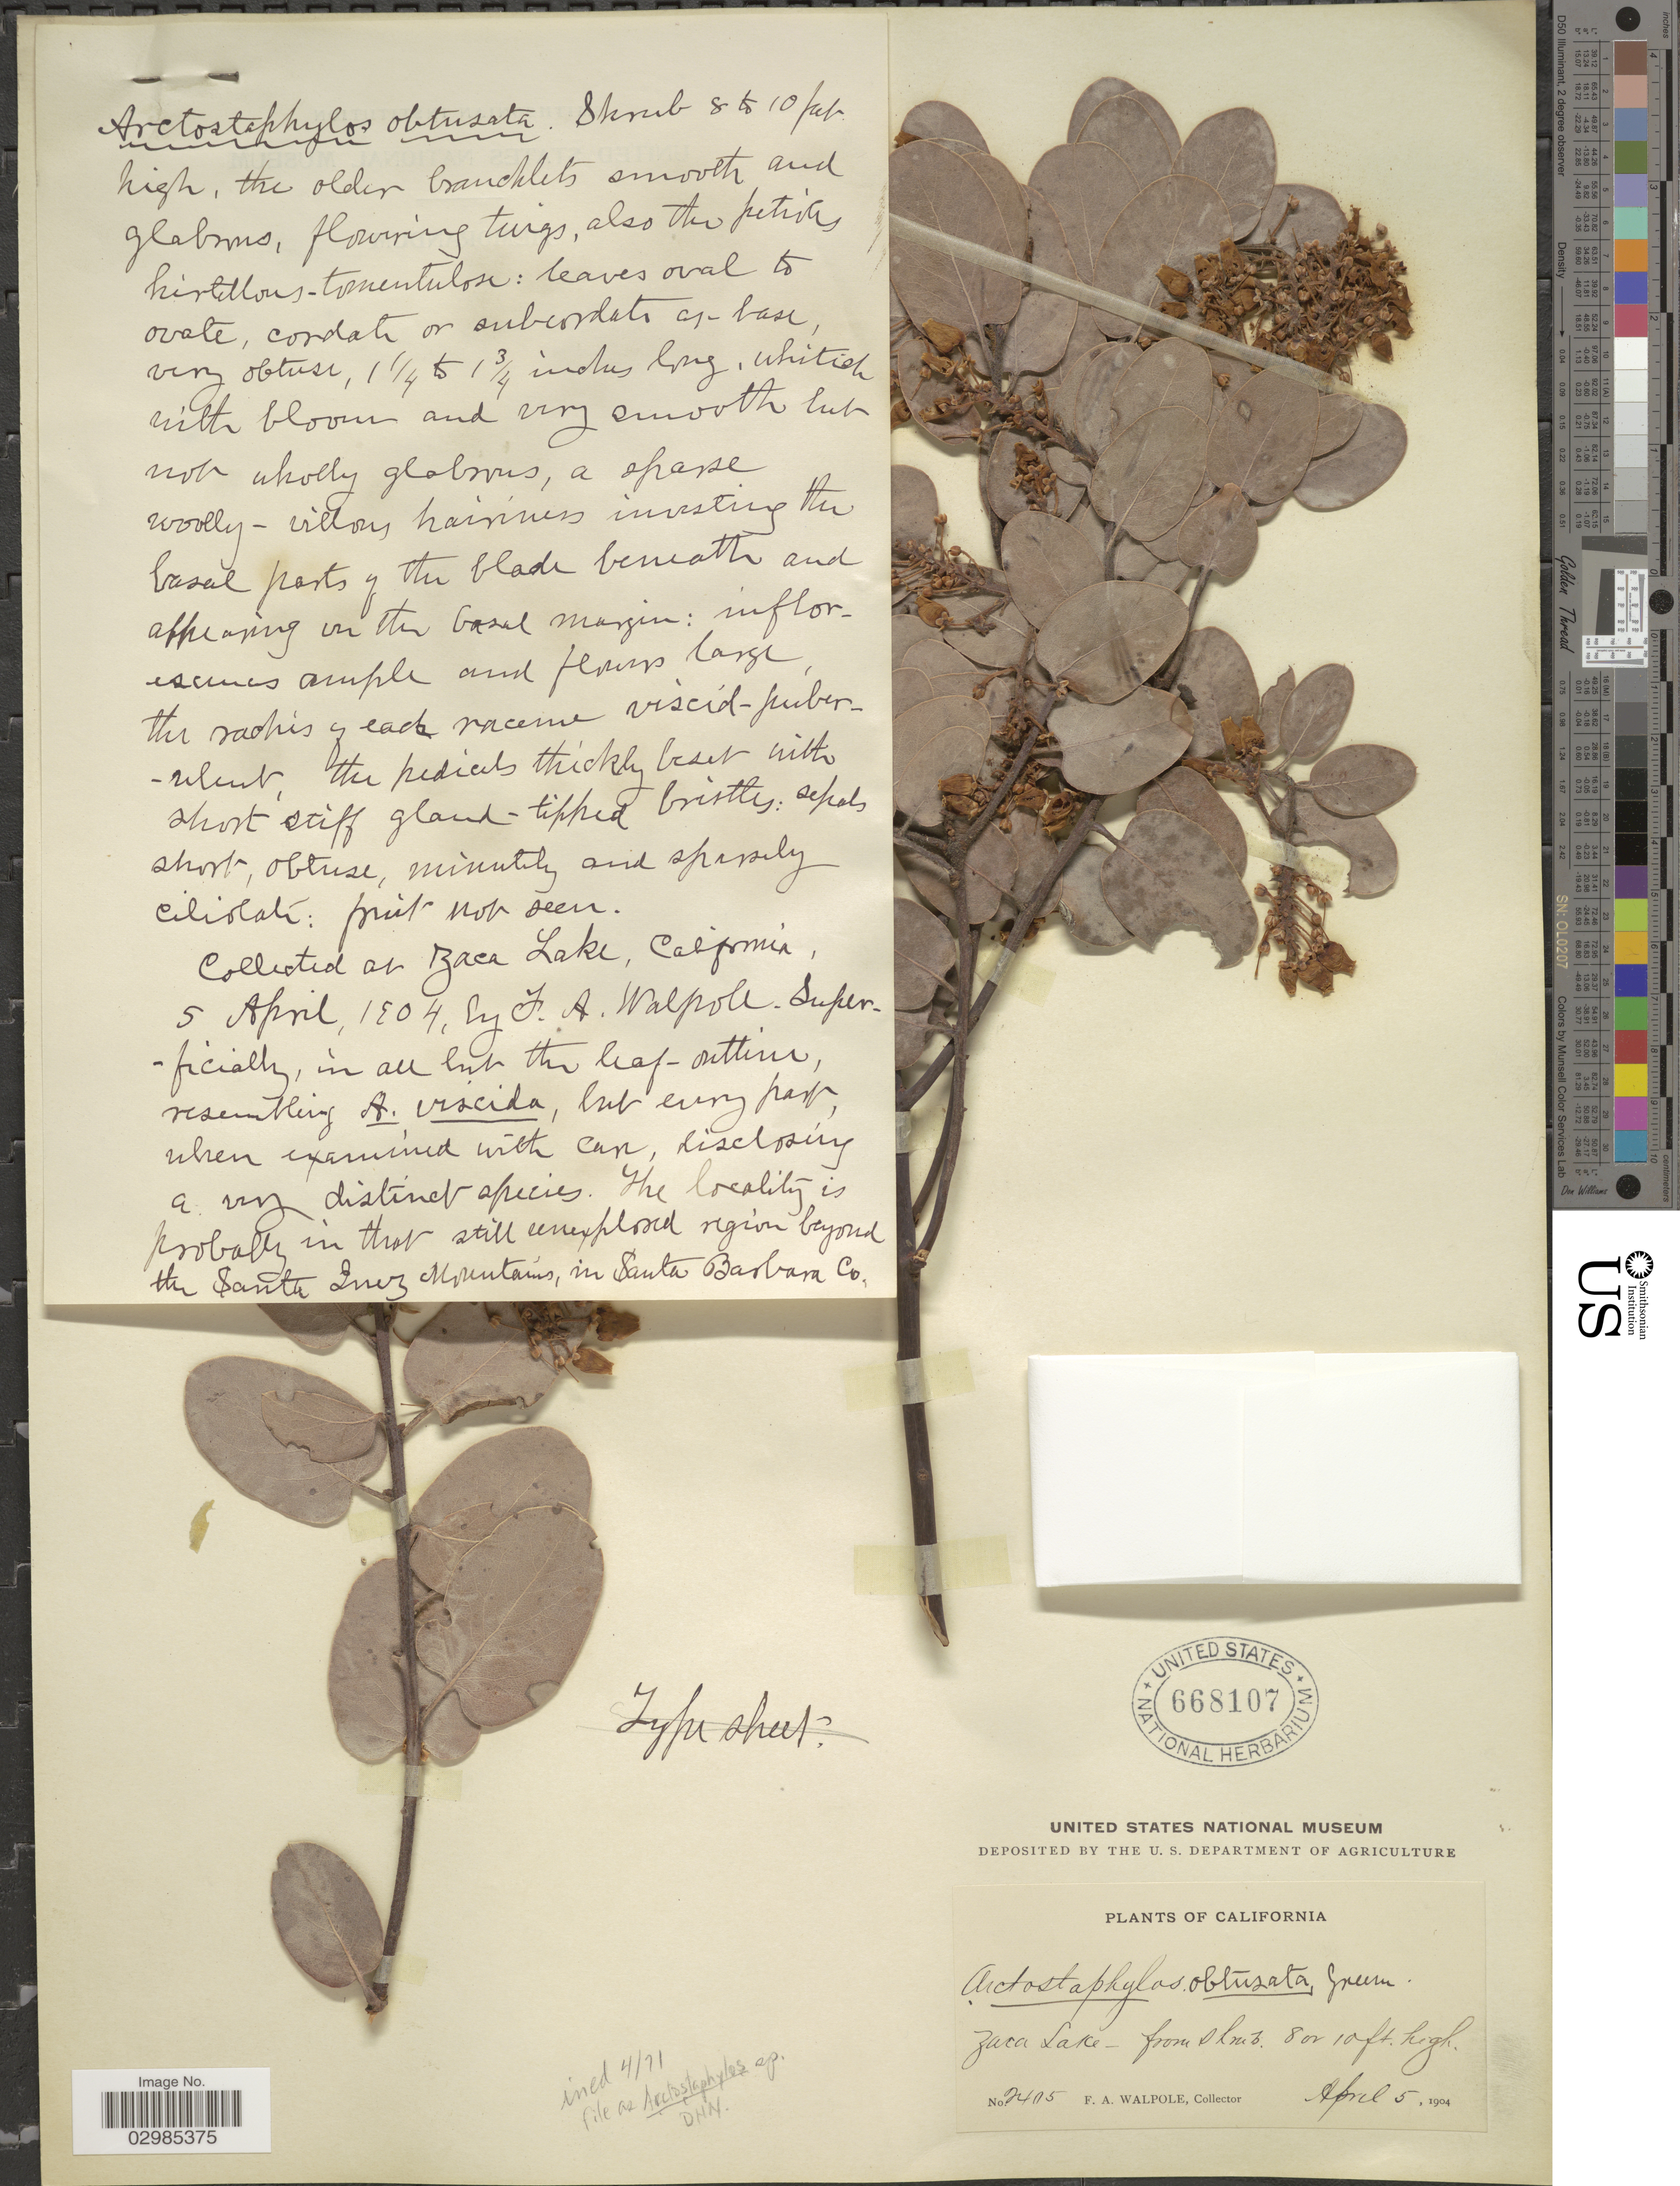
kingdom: Plantae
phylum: Tracheophyta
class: Magnoliopsida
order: Ericales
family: Ericaceae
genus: Arctostaphylos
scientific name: Arctostaphylos cratericola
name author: (Donn. Sm.) Donn. Sm.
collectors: F. Walpole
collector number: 2405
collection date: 1904-04-05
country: United States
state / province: California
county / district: Santa Barbara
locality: Zaca Lake. Region beyond the Santa Cruz Mountains, in Santa Barbara Co. [unsure placement]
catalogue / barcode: US 668107